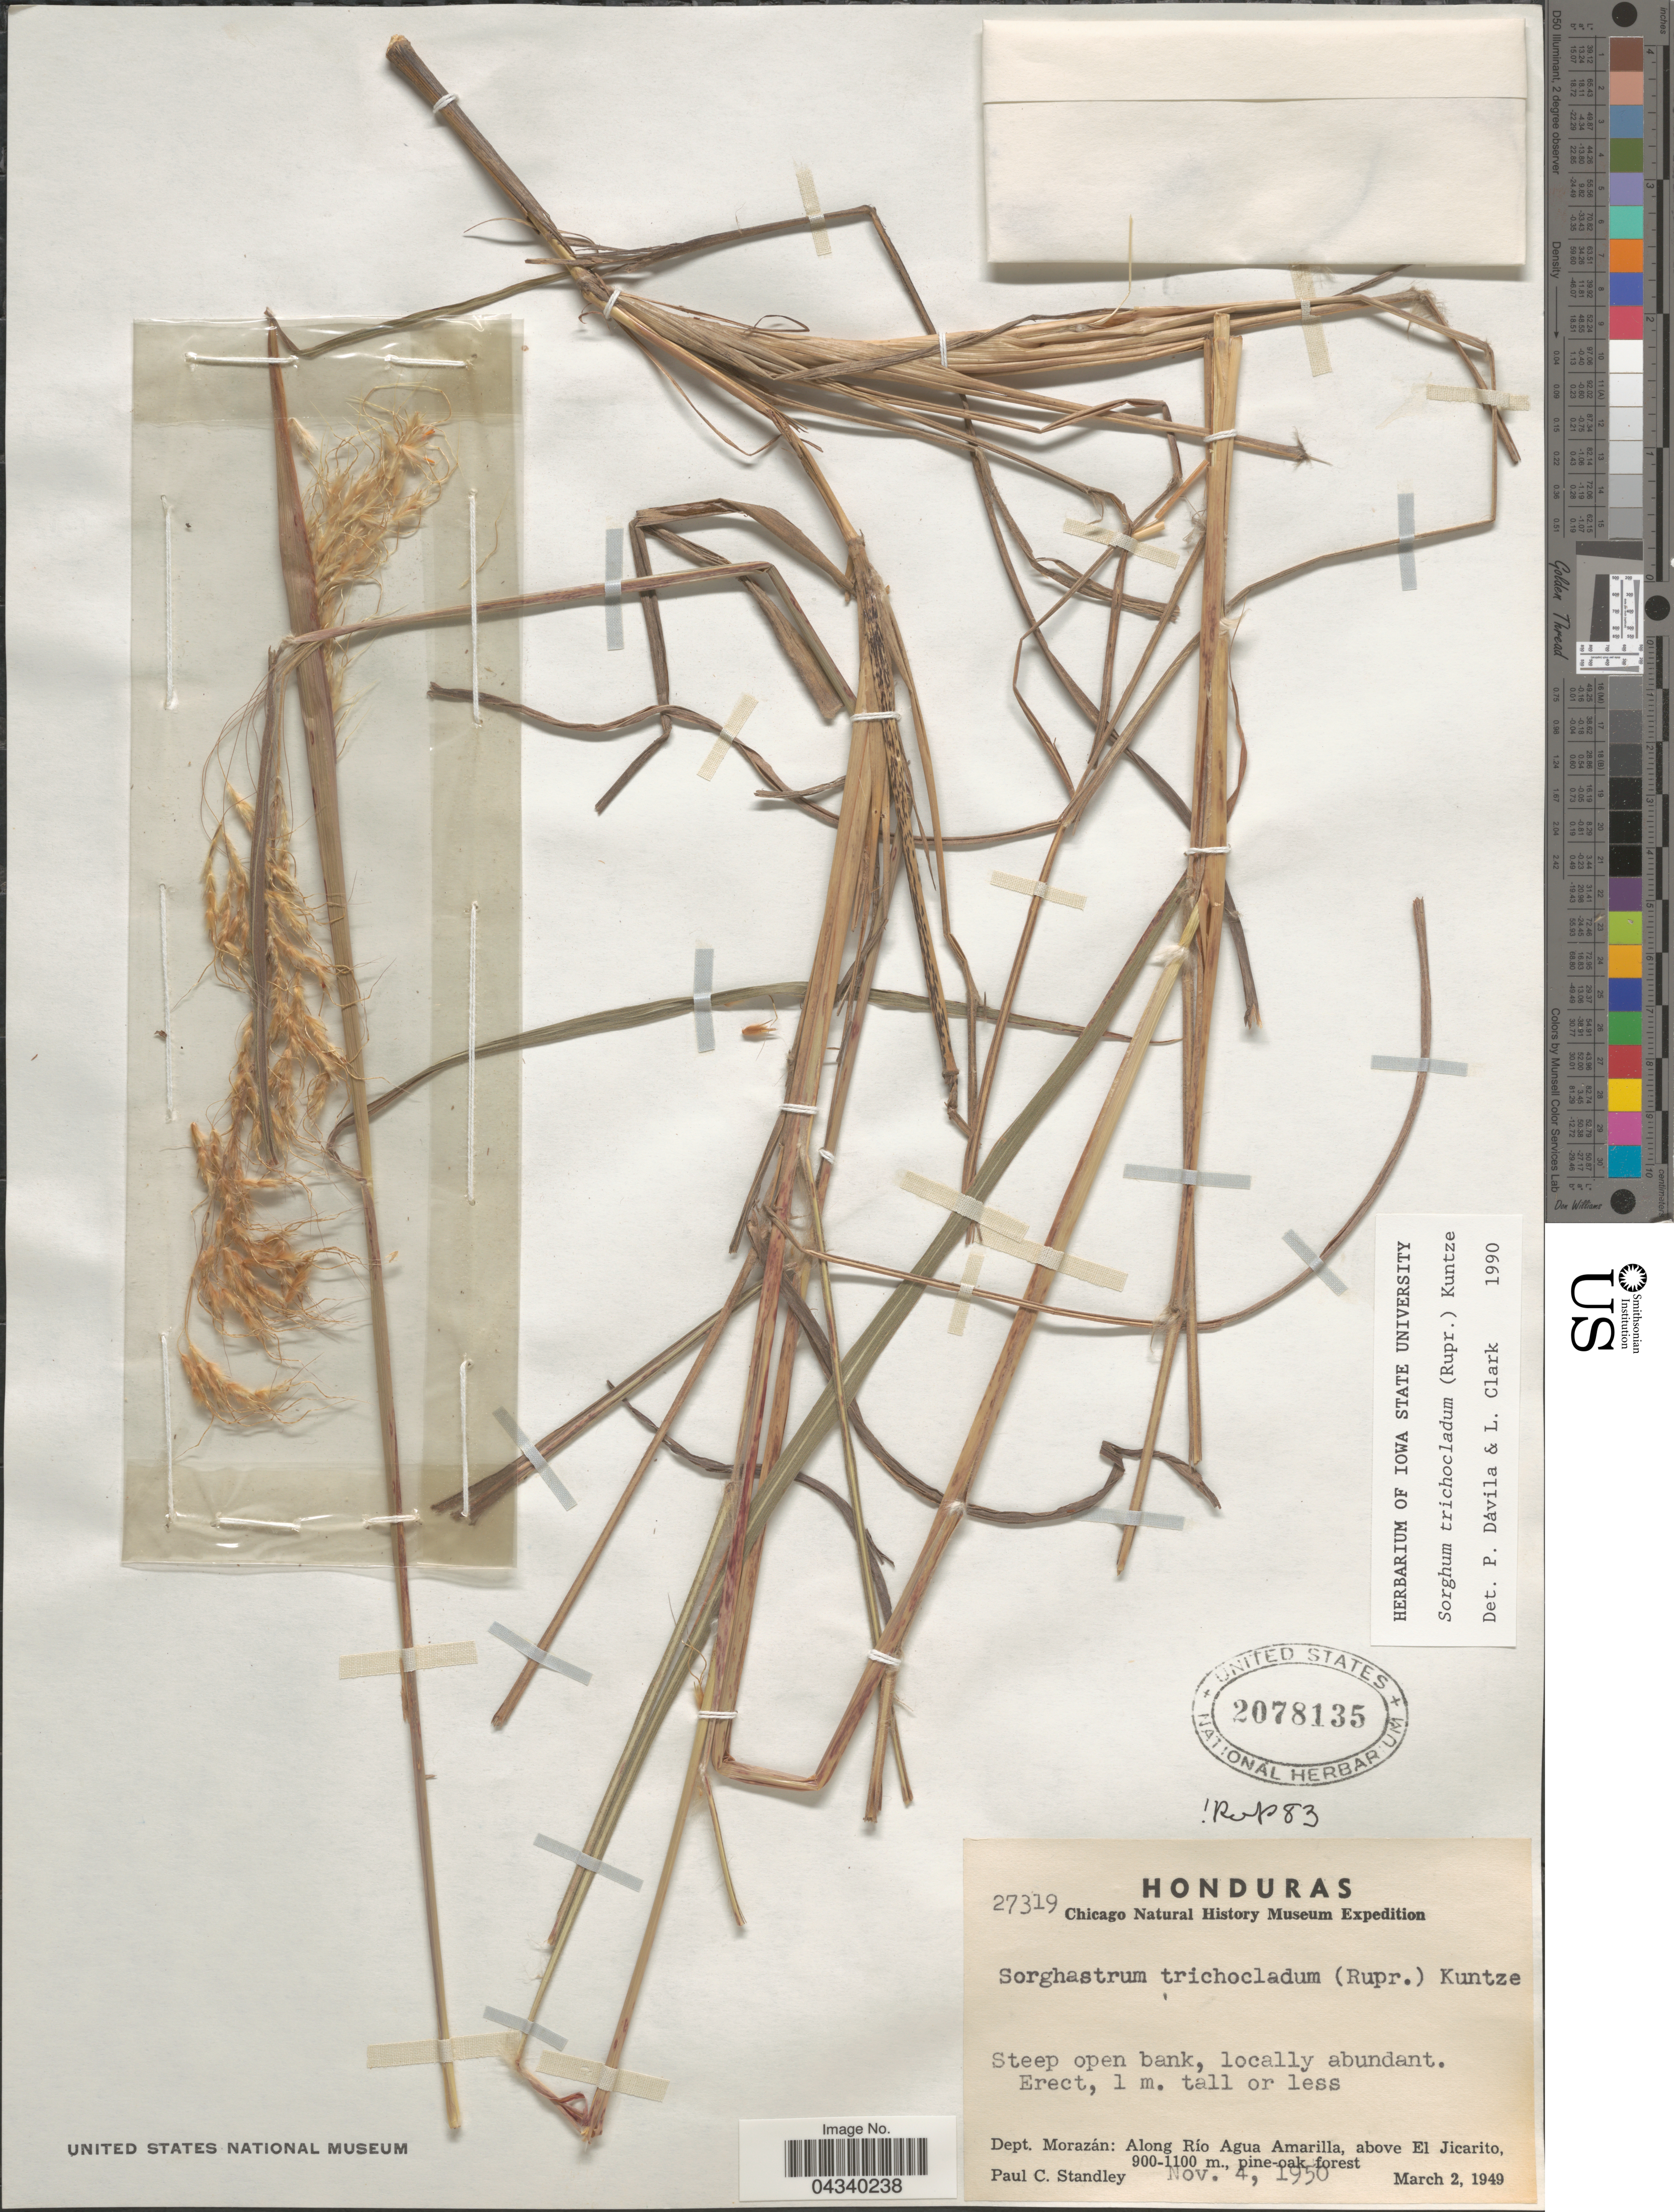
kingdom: Plantae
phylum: Tracheophyta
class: Liliopsida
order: Poales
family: Poaceae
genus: Sorghum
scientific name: Sorghum trichocladum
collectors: P. C. Standley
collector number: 27319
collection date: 1950-11-04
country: Honduras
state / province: Fco. Morazán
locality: Chicago Natural History Museum Expedition. Dept. Morazán: Along Río Agua Amarilla, above El Jicarito, pine-oak forest.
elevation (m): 900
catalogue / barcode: US 2078135